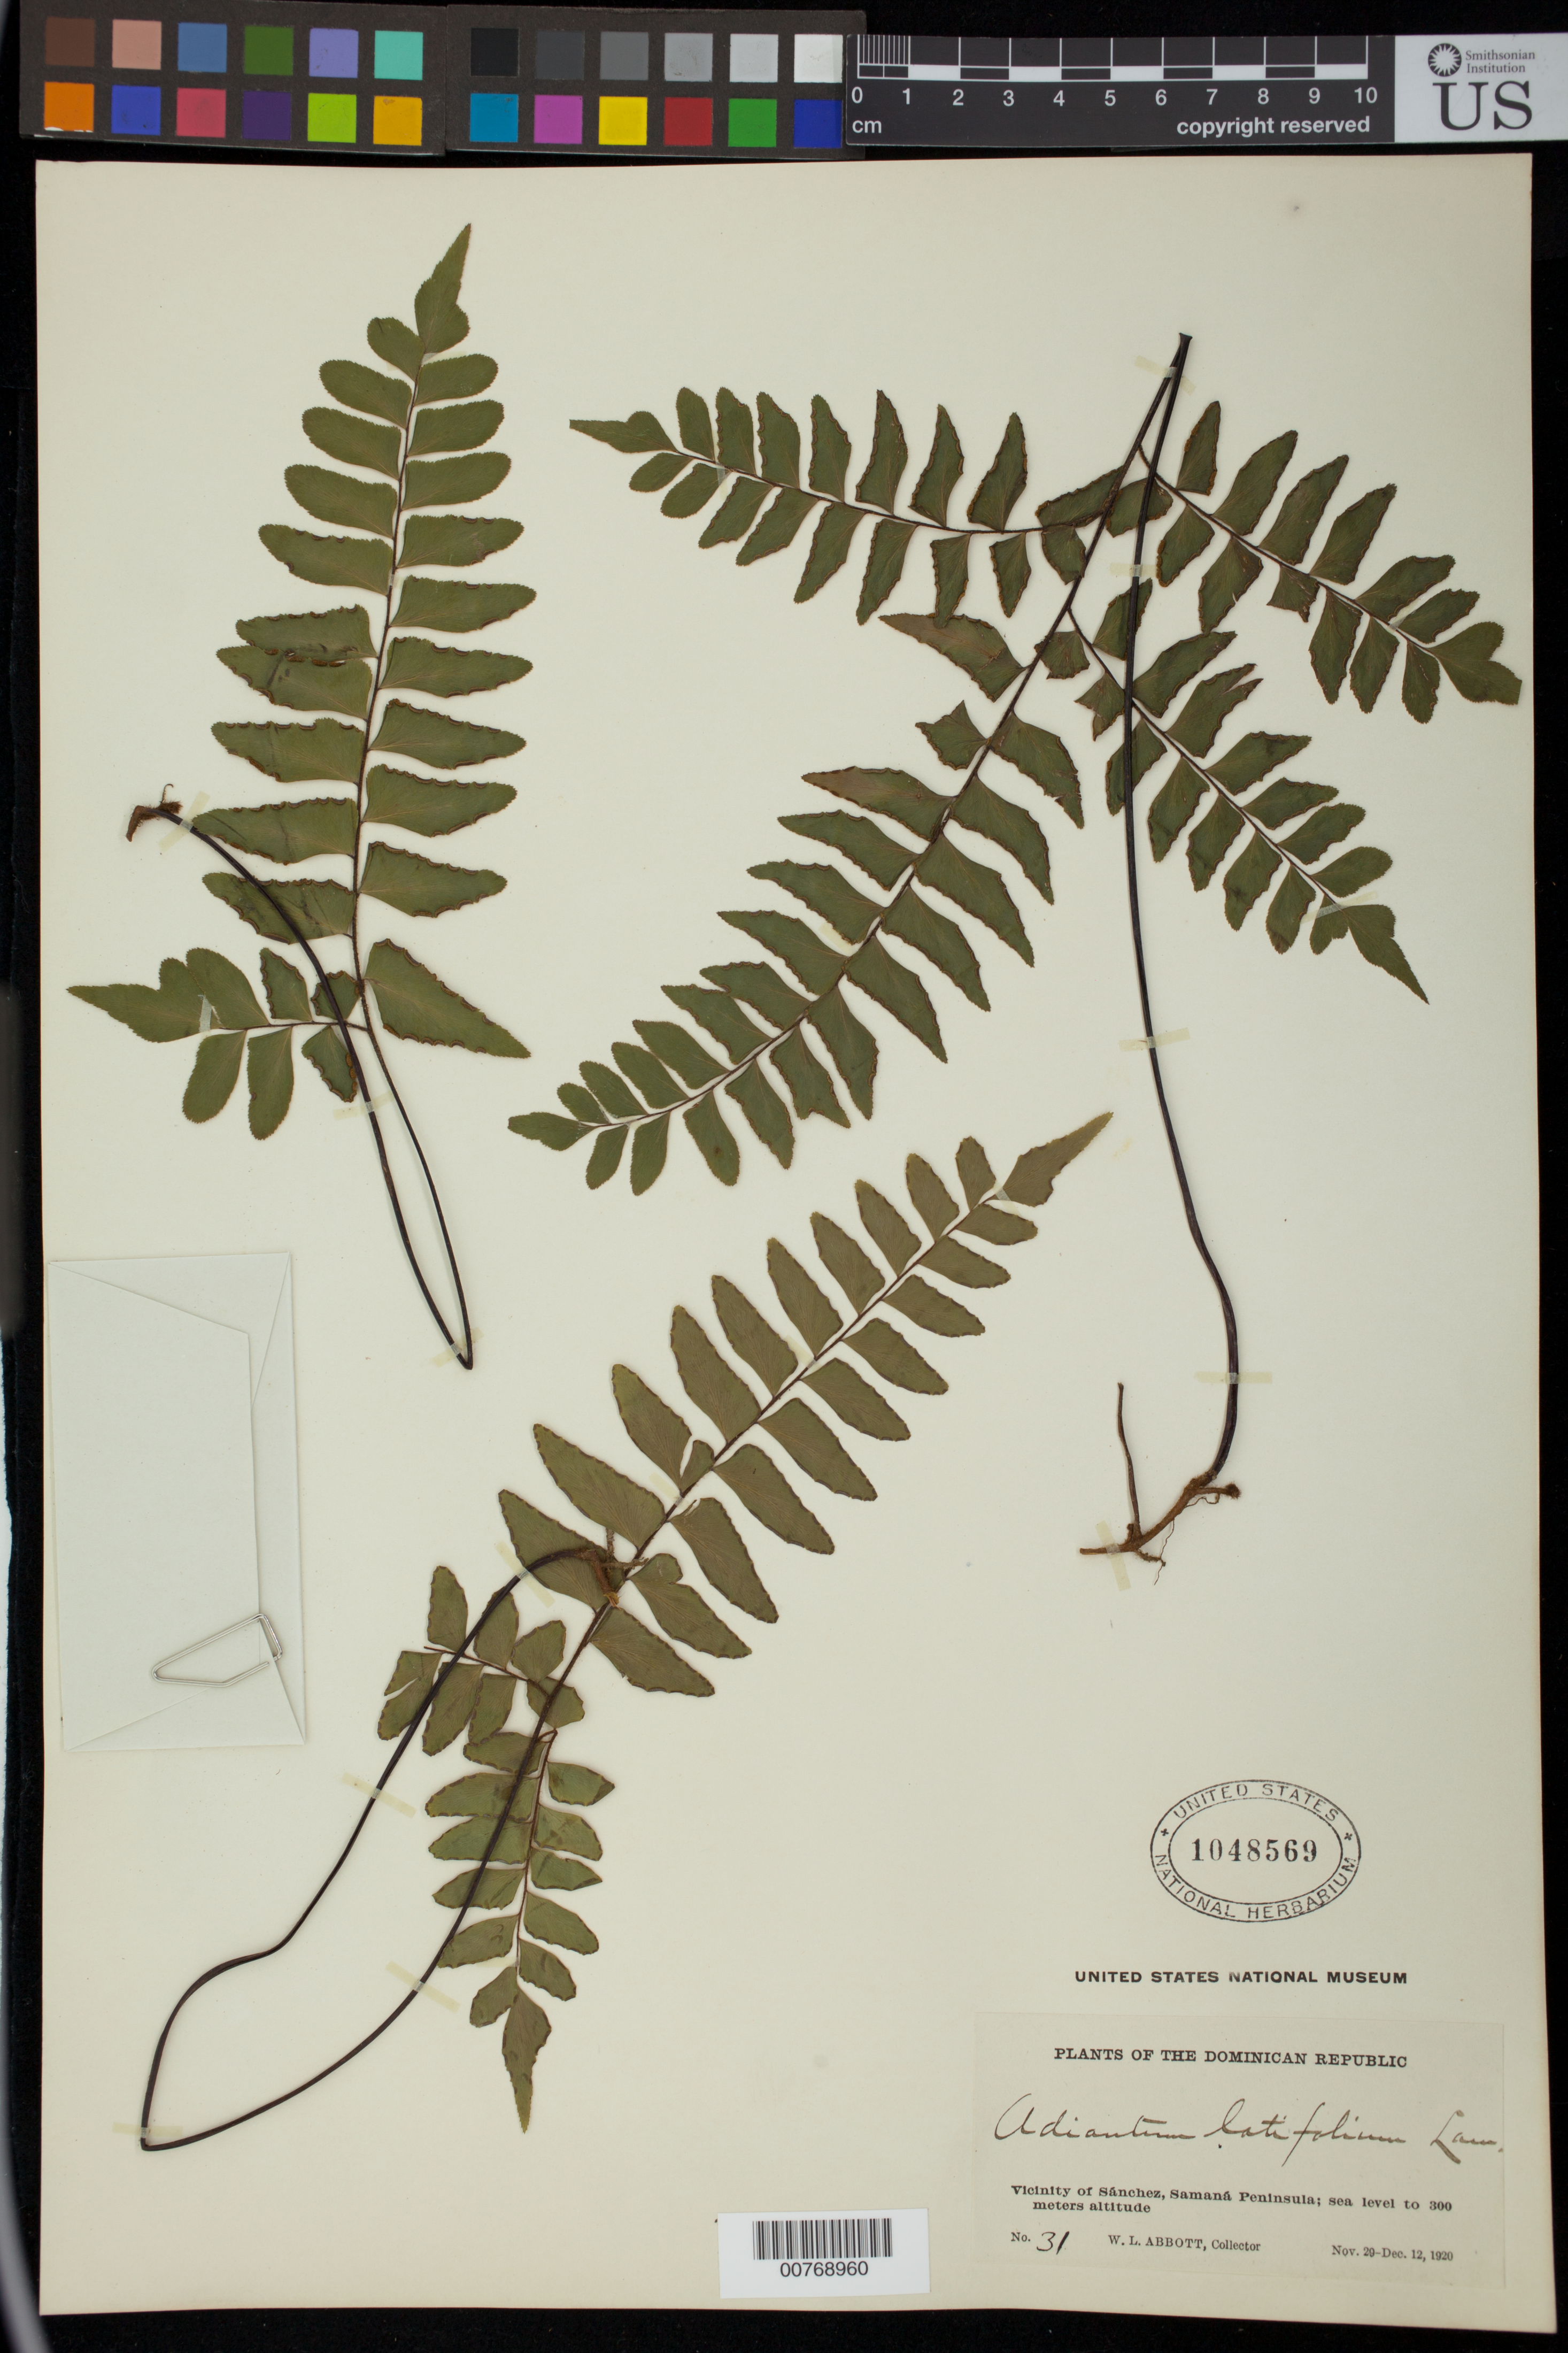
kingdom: Plantae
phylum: Tracheophyta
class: Polypodiopsida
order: Polypodiales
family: Pteridaceae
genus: Adiantum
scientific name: Adiantum latifolium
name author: Lam.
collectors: W. L. Abbott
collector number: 31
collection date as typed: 29 Dec 1920 12 Dec 1920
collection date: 1920-12-12/1920-12-29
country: Dominican Republic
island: Hispaniola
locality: Vicinity of Sánchez, Samaná Peninsula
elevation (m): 0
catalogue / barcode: US 1048569